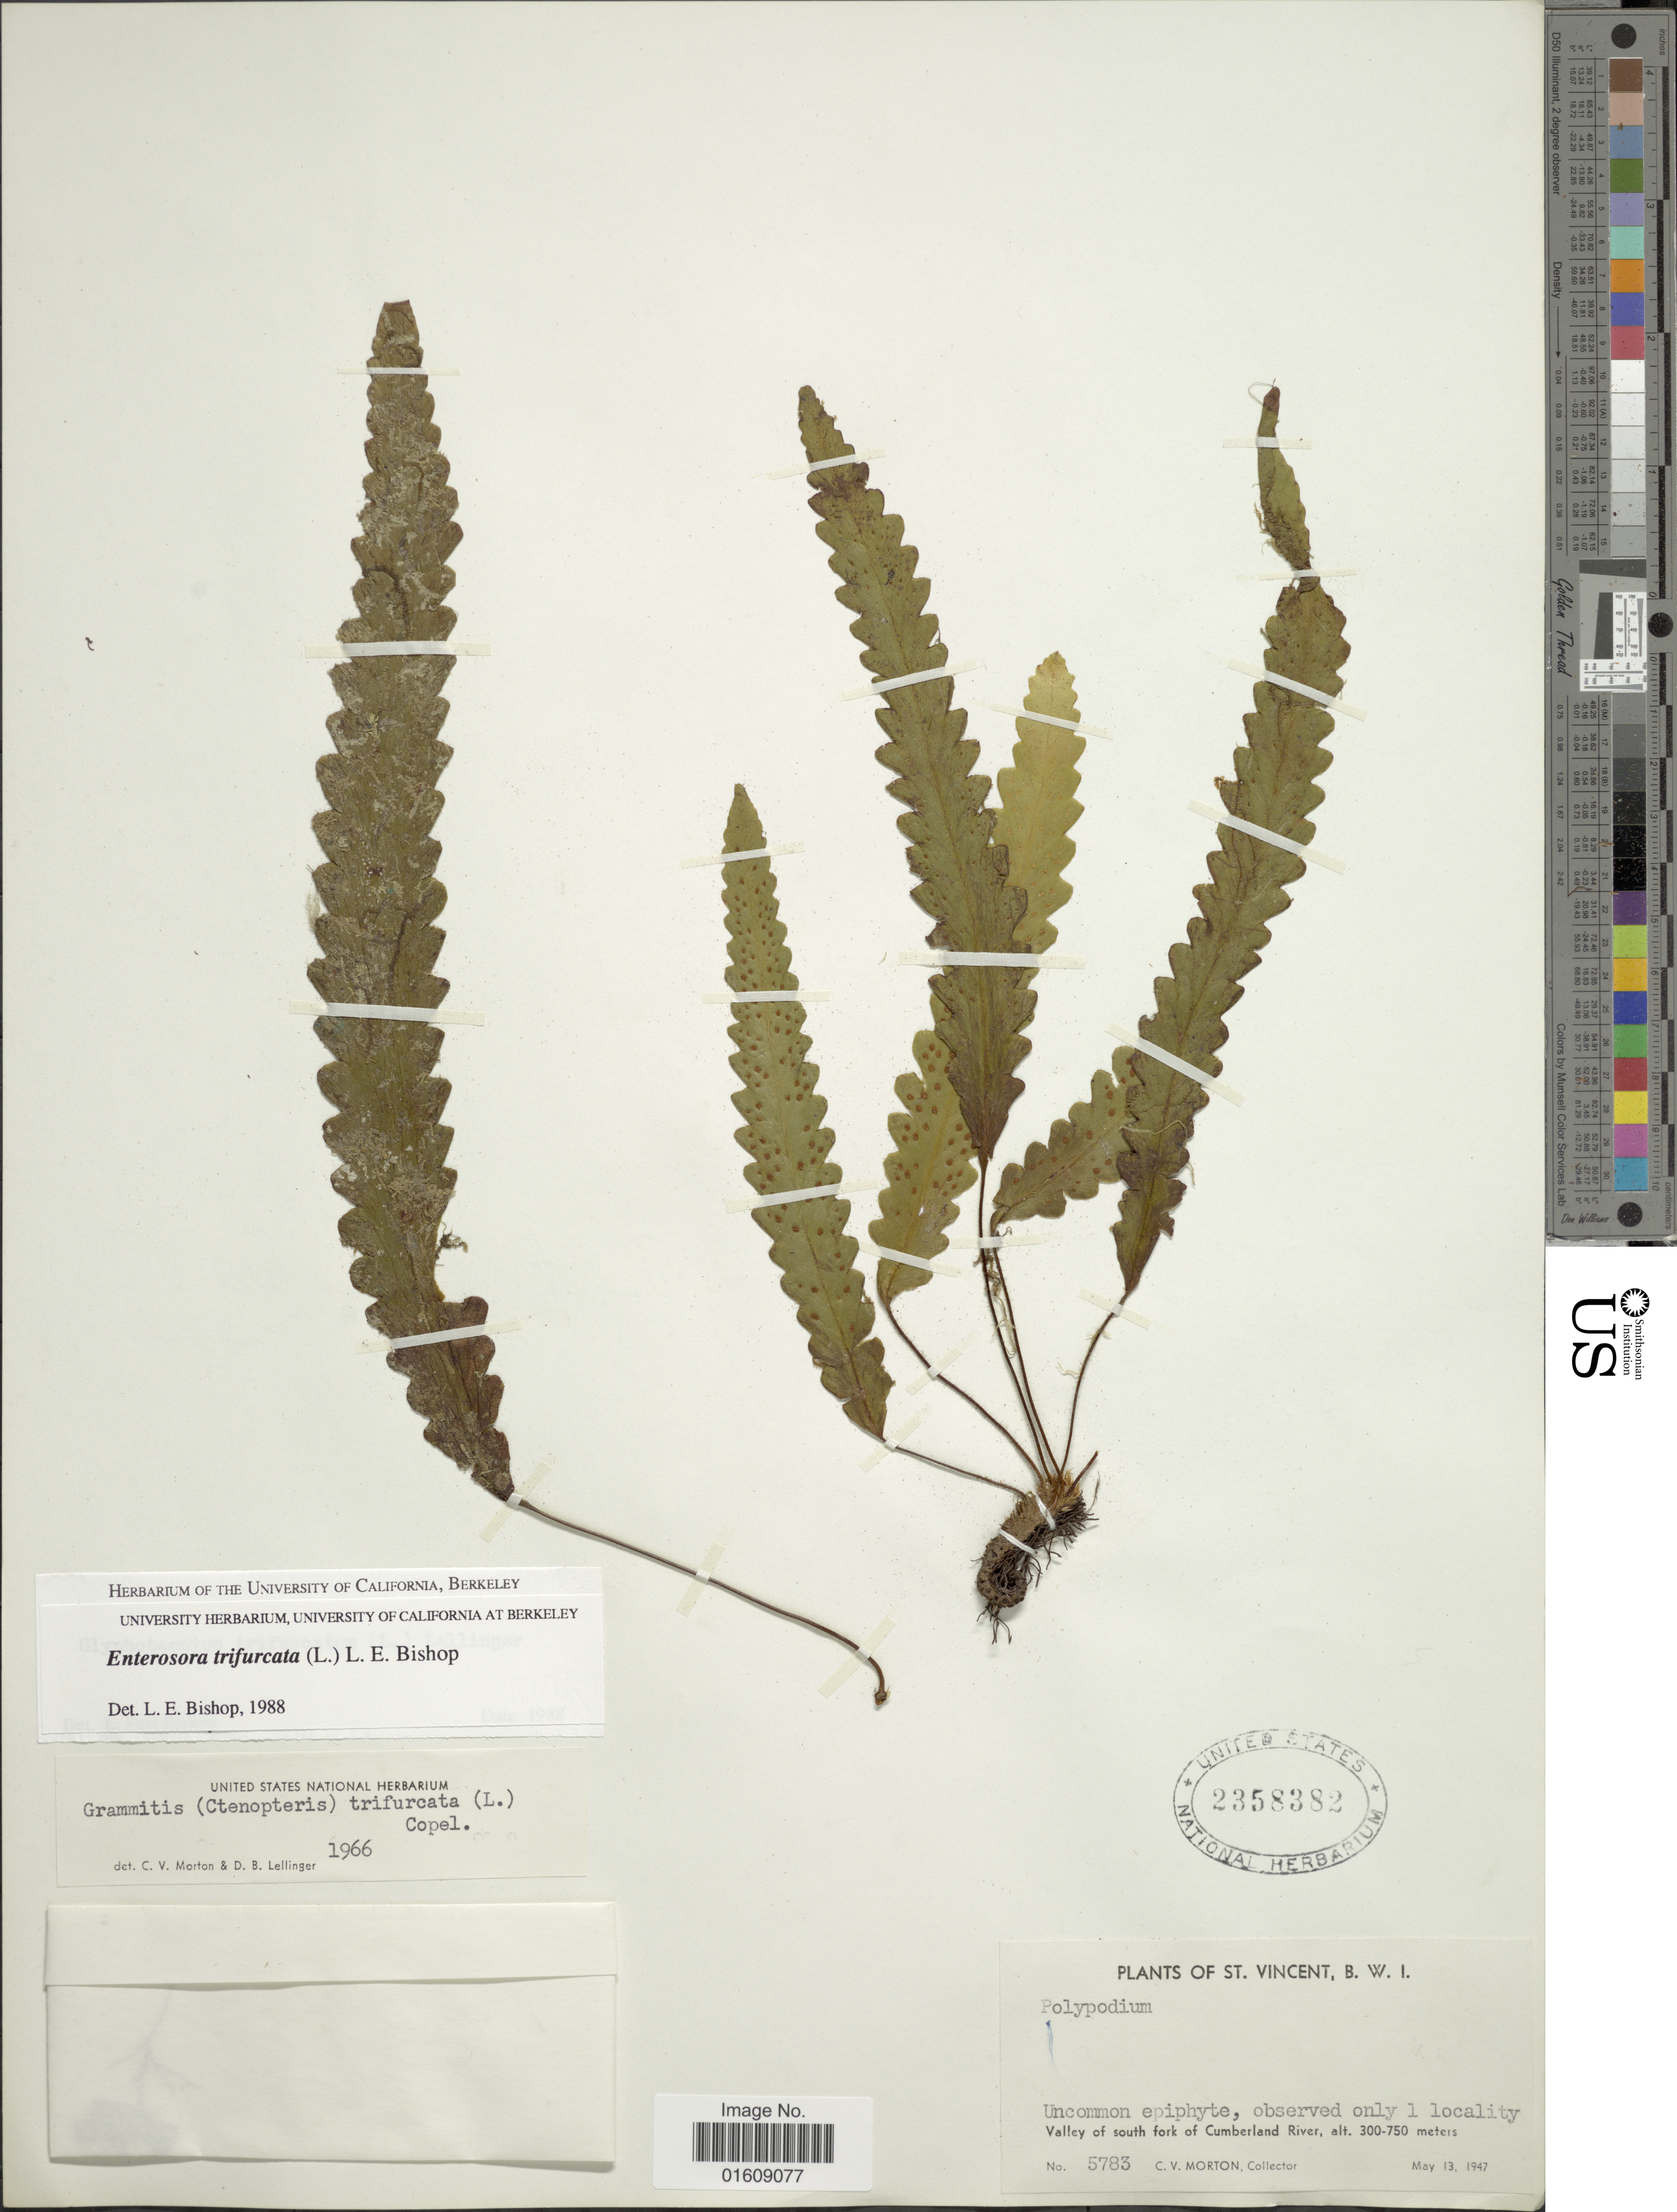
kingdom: Plantae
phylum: Tracheophyta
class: Polypodiopsida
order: Polypodiales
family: Polypodiaceae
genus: Enterosora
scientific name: Enterosora trifurcata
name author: (L.) L.E. Bishop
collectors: C. V. Morton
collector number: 5783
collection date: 1947-05-13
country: St. Vincent - Grenadines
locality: St. Vincent, B.W.I., Valley of south fork of Cumberland River.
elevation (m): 300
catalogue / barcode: US 2358382